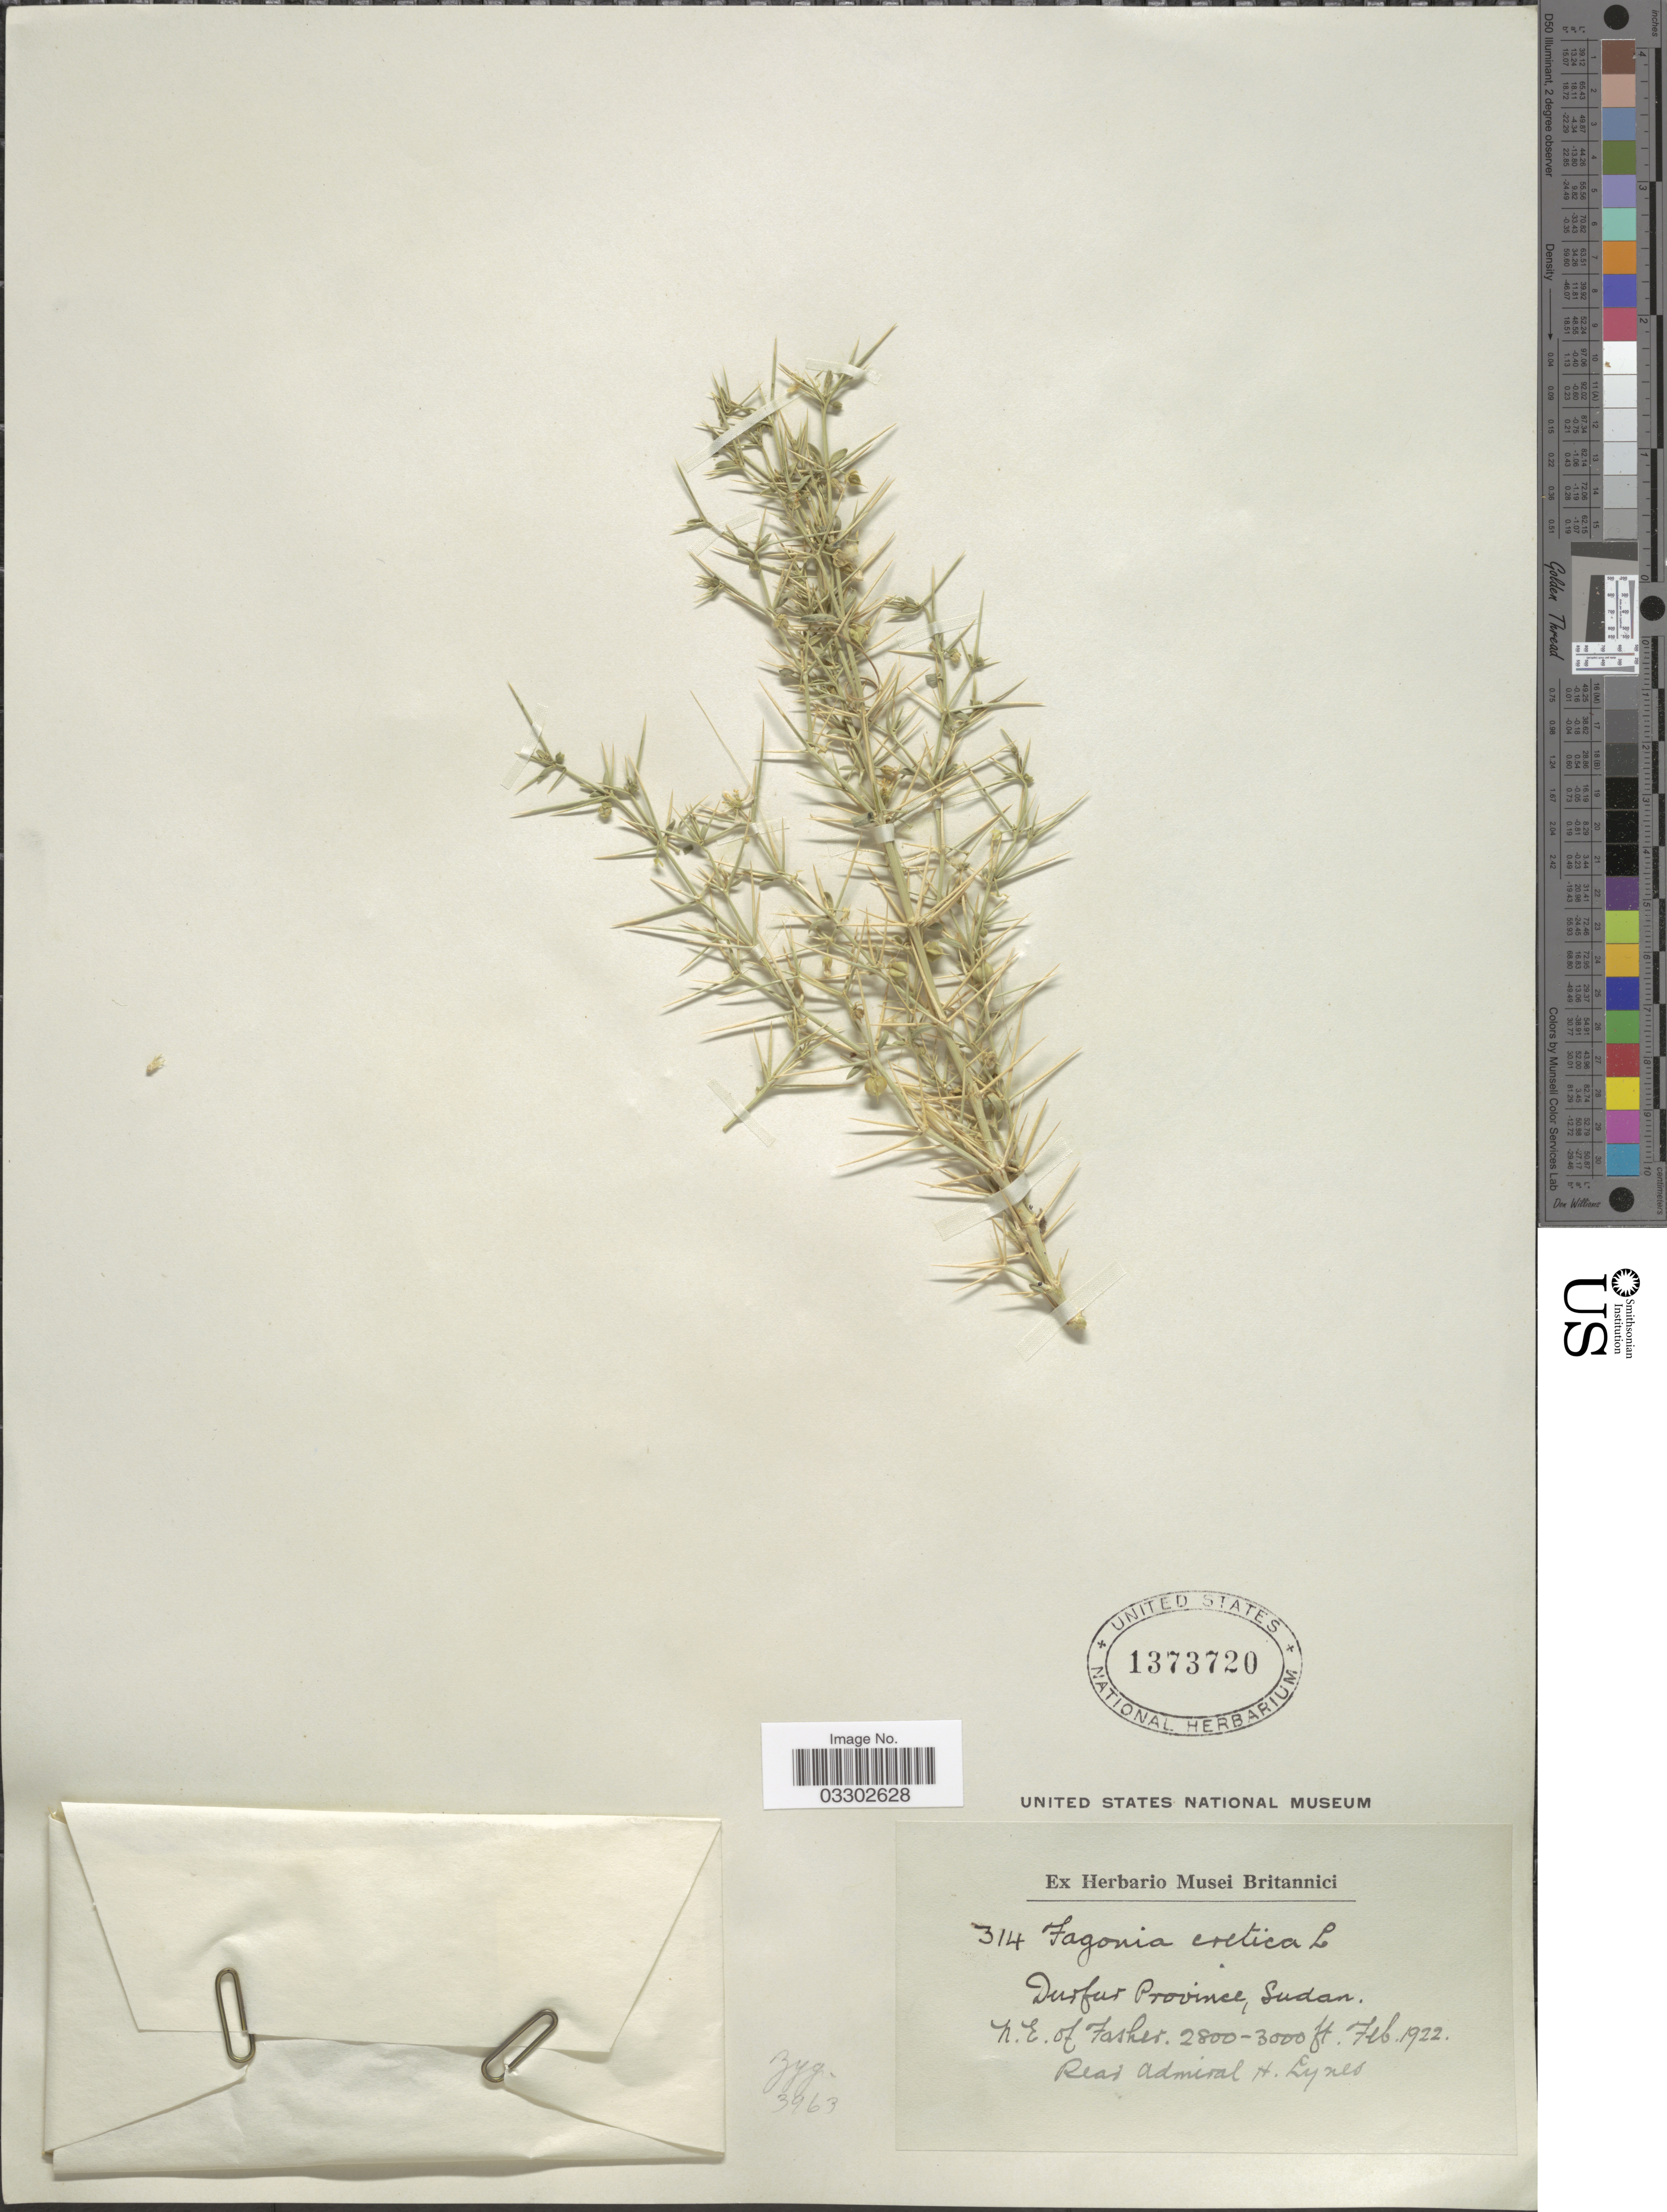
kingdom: Plantae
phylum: Tracheophyta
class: Magnoliopsida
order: Zygophyllales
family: Zygophyllaceae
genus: Fagonia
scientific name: Fagonia cretica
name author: L.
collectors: H. Lynes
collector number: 314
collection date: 1922-02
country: Sudan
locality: Durfur Province. N.E. of Fasher.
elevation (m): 853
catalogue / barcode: US 1373720